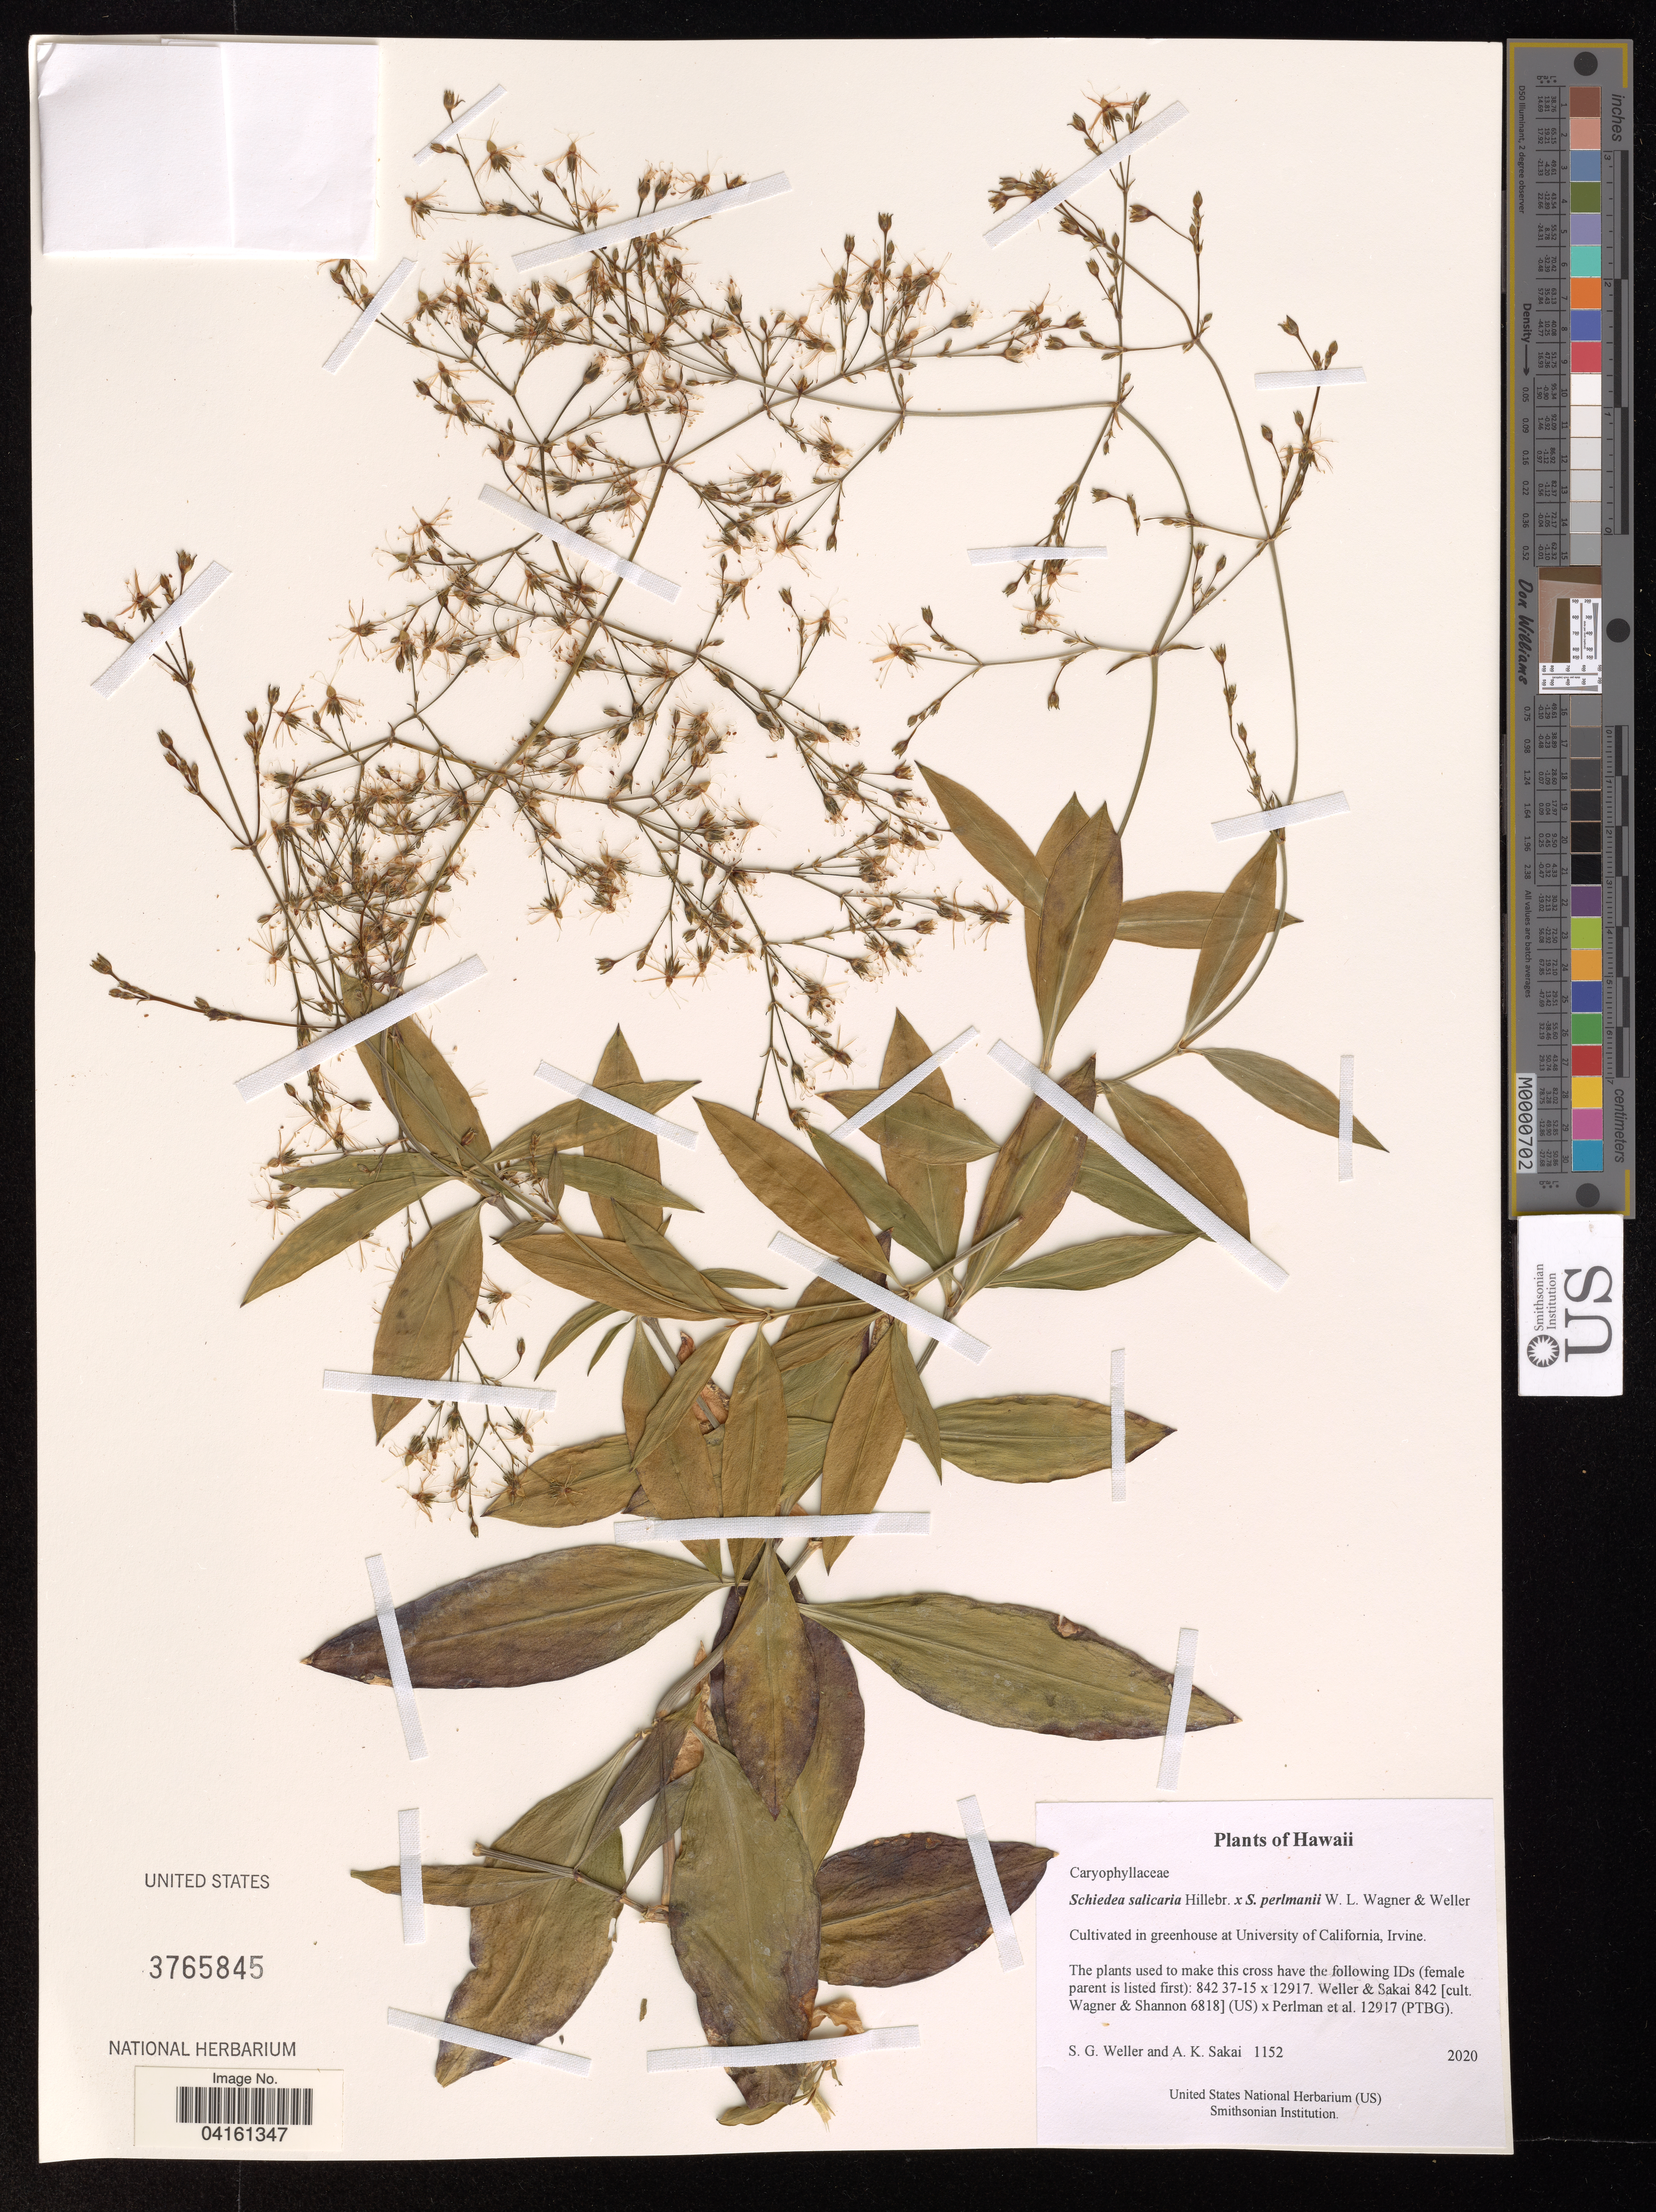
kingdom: Plantae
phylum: Tracheophyta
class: Magnoliopsida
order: Caryophyllales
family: Caryophyllaceae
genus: Schiedea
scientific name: Schiedea kauaiensis x S. salicaria Hillebr.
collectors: S. G. Weller & A. Sakai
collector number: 1152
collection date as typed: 2020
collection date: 2020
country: United States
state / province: California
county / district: Orange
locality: Cultivated in greenhouse at University of California, Irvine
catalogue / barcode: US 3765845